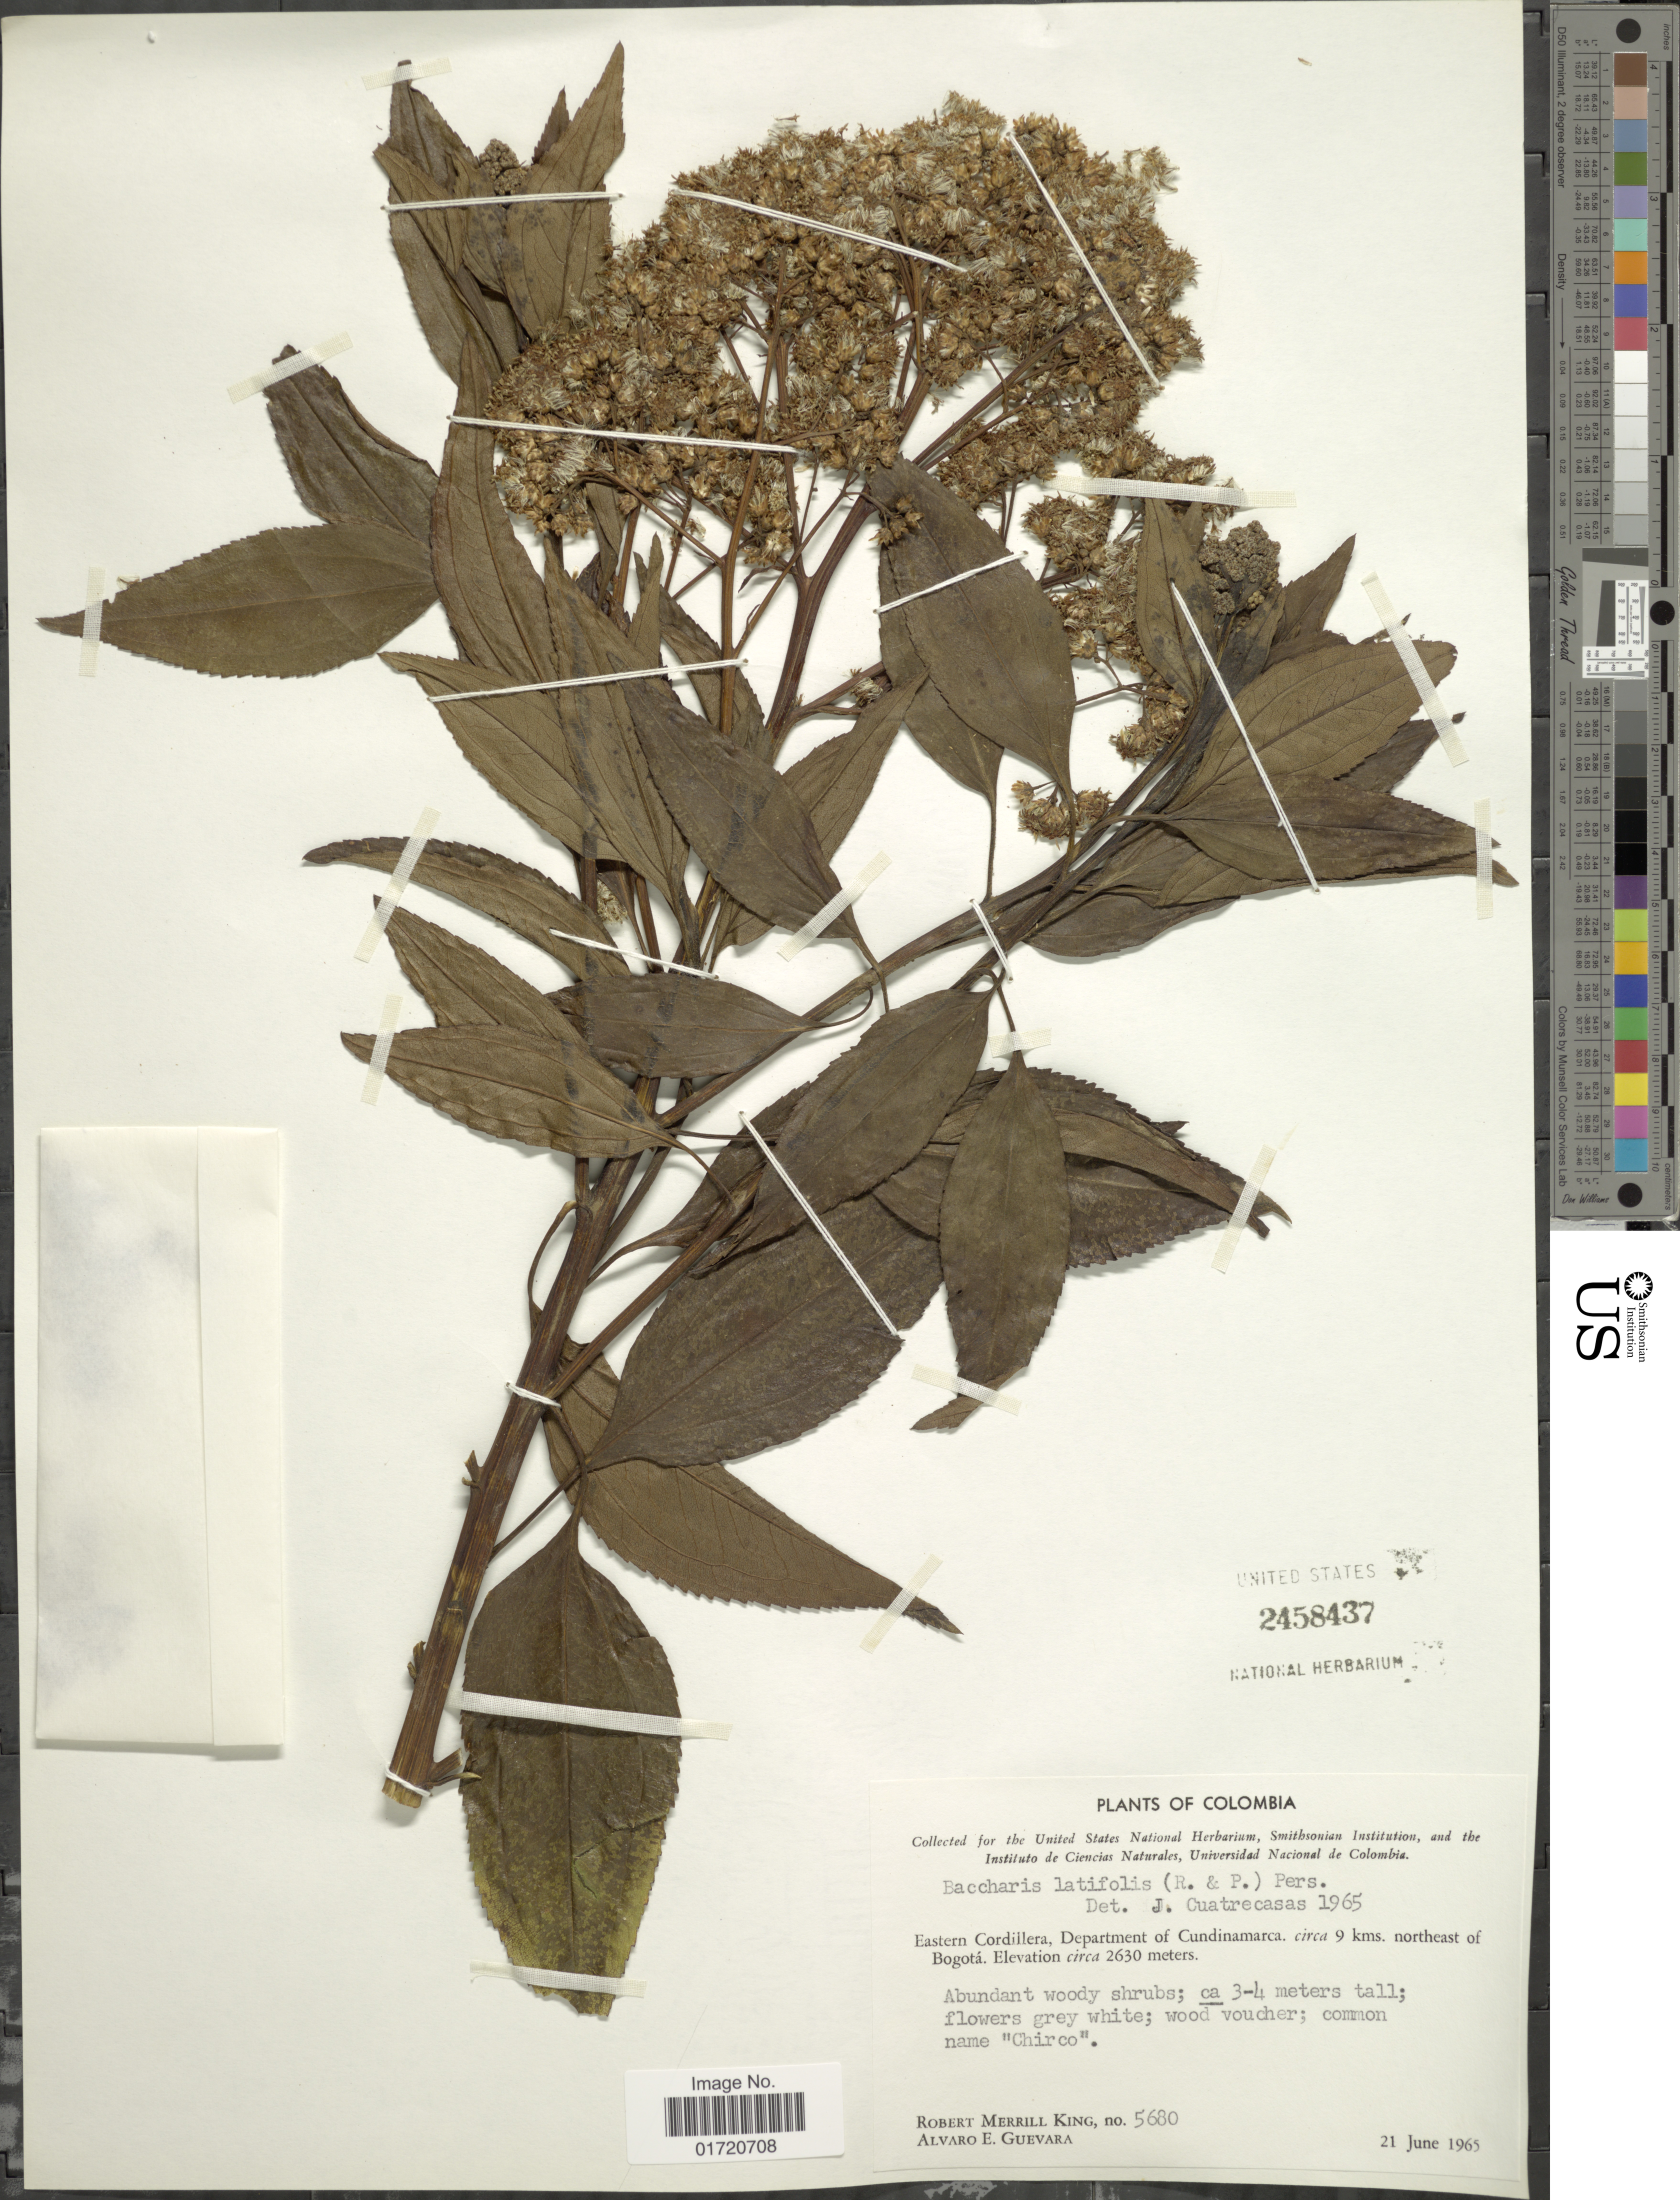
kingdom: Plantae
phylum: Tracheophyta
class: Magnoliopsida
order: Asterales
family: Asteraceae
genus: Baccharis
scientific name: Baccharis latifolia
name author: (Ruiz & Pav.) Pers.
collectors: R. M. King & A. E. Guevara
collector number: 5680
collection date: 1965-06-21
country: Colombia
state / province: Cundinamarca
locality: Eastern Cordillera, circa 9 kms northeast of Bogota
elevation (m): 2630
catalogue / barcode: US 2458437